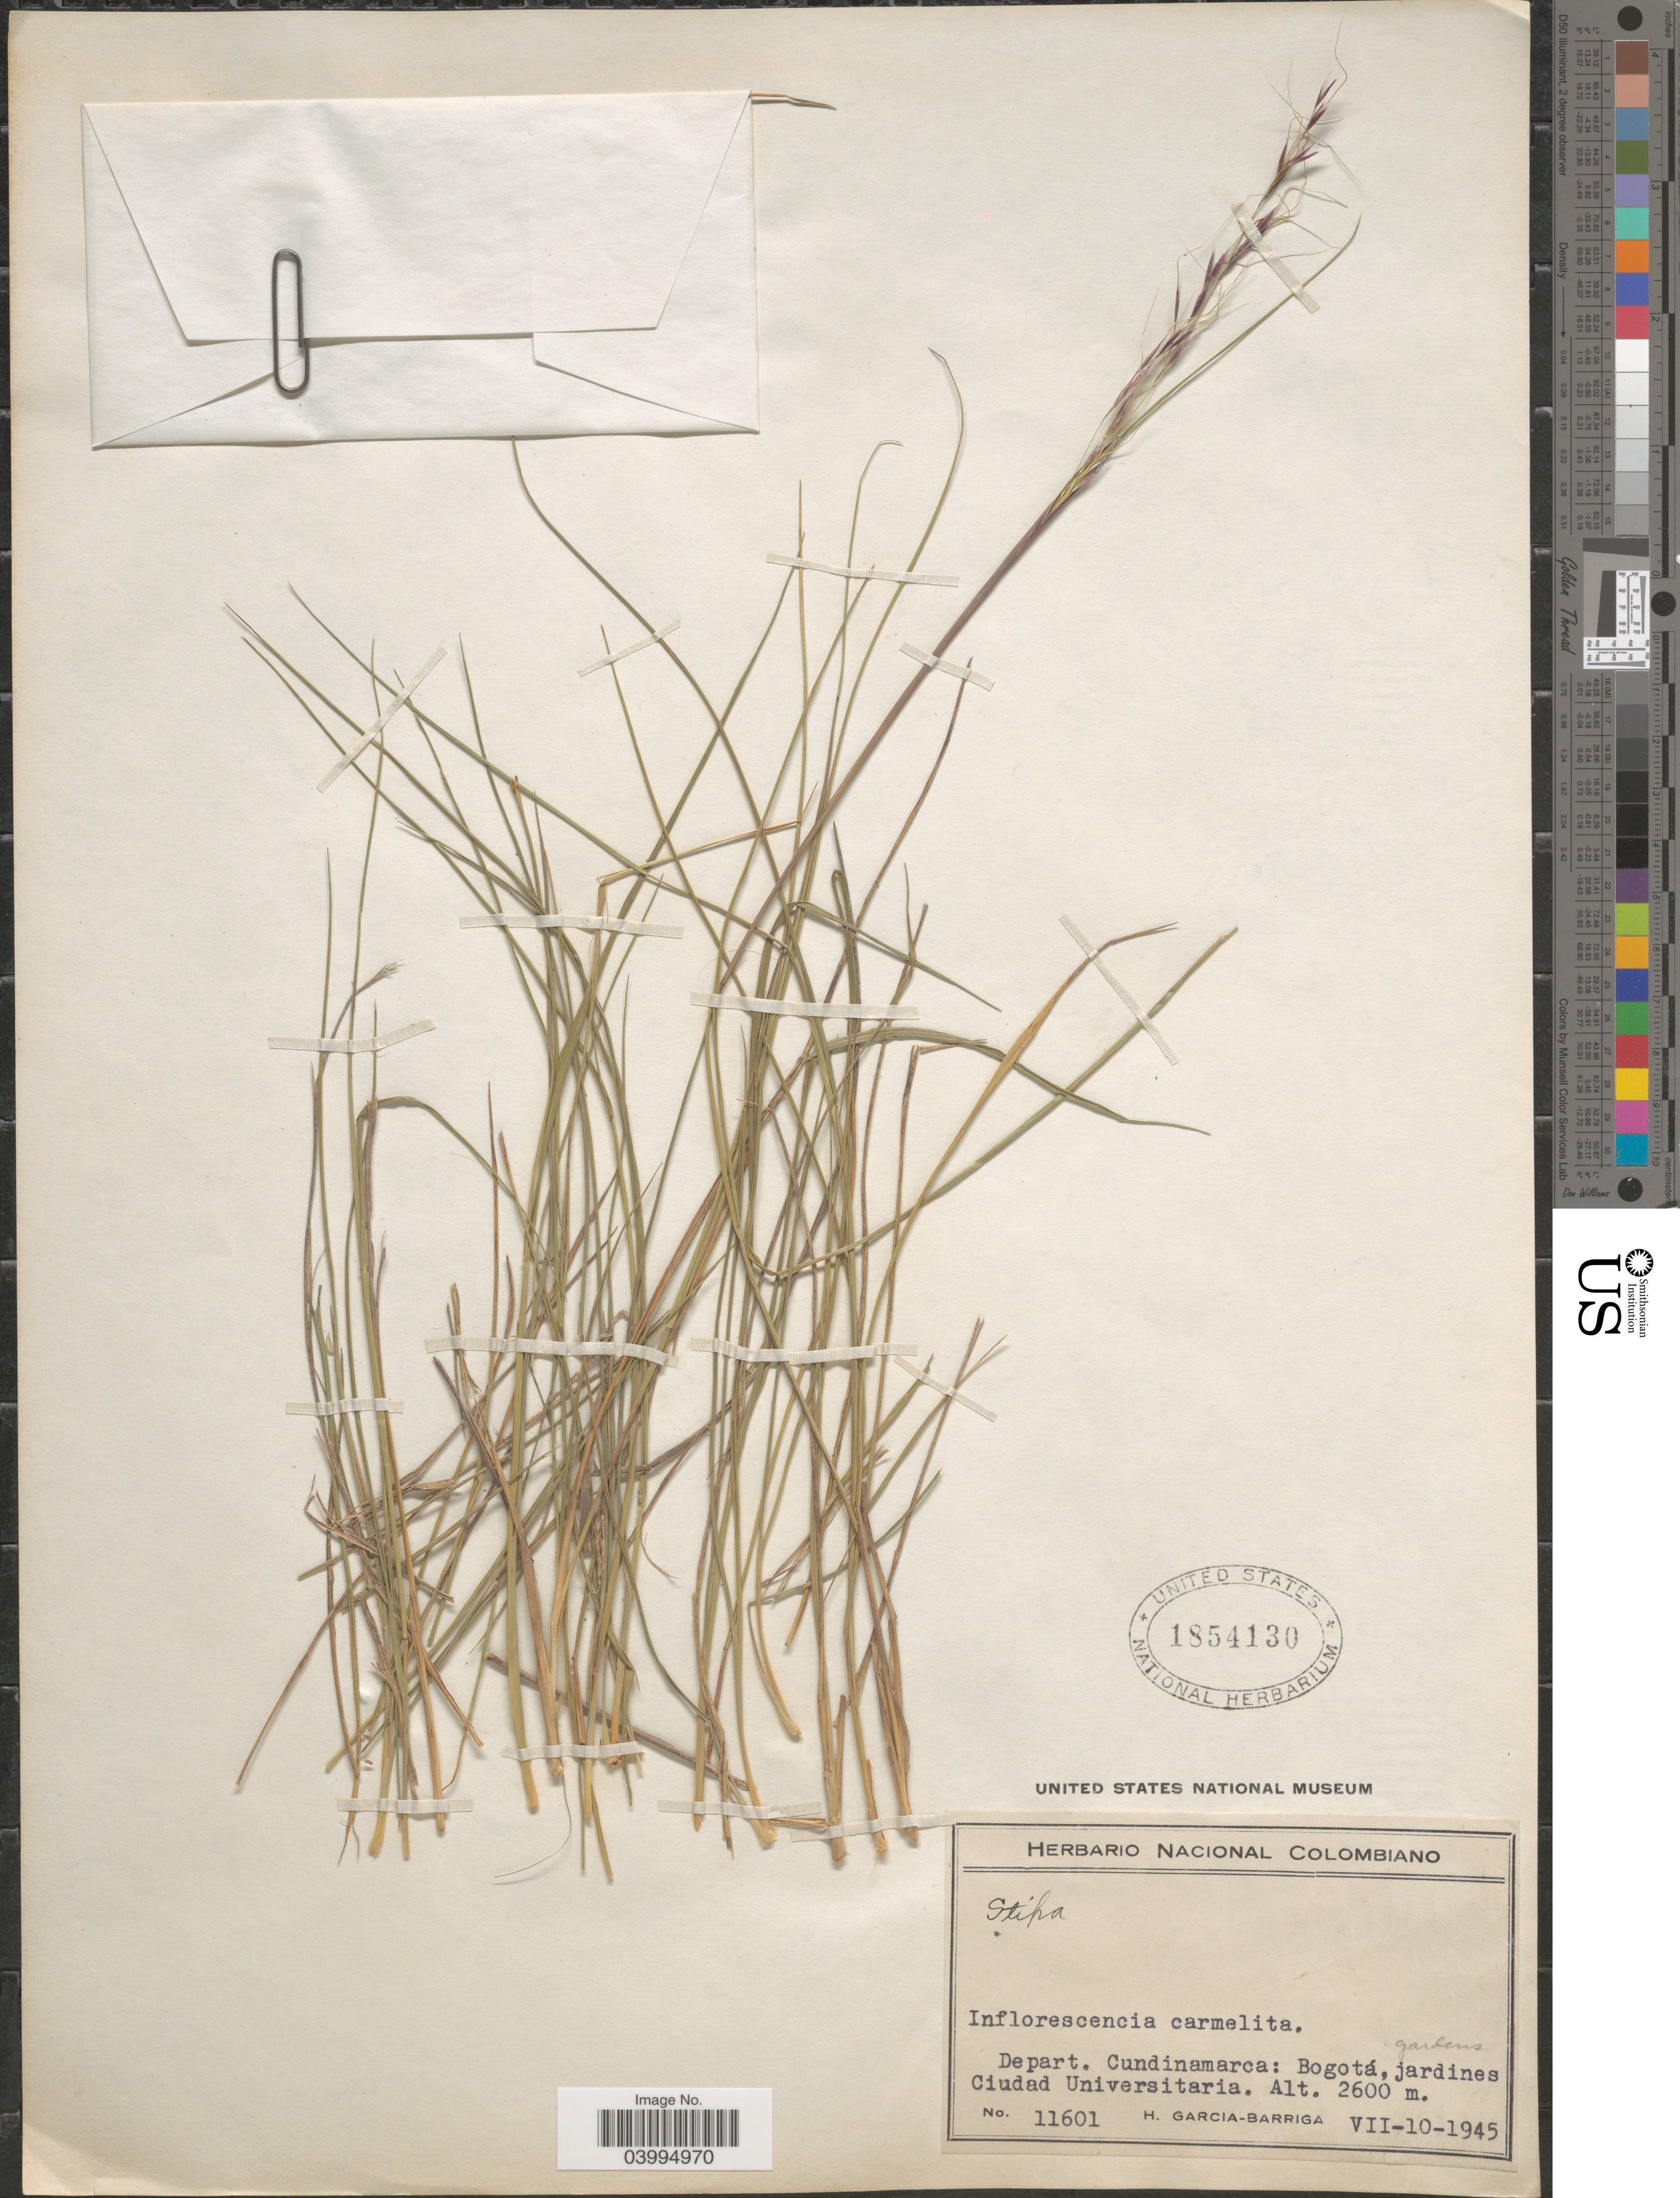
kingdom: Plantae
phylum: Tracheophyta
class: Liliopsida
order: Poales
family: Poaceae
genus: Stipa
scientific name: Stipa sp.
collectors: H. García Barriga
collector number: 11601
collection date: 1945-07-10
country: Colombia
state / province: Cundinamarca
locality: Depart. Cundinamarca: Bogotá, jardines Ciudad Universitaria.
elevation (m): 2600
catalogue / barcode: US 1854130